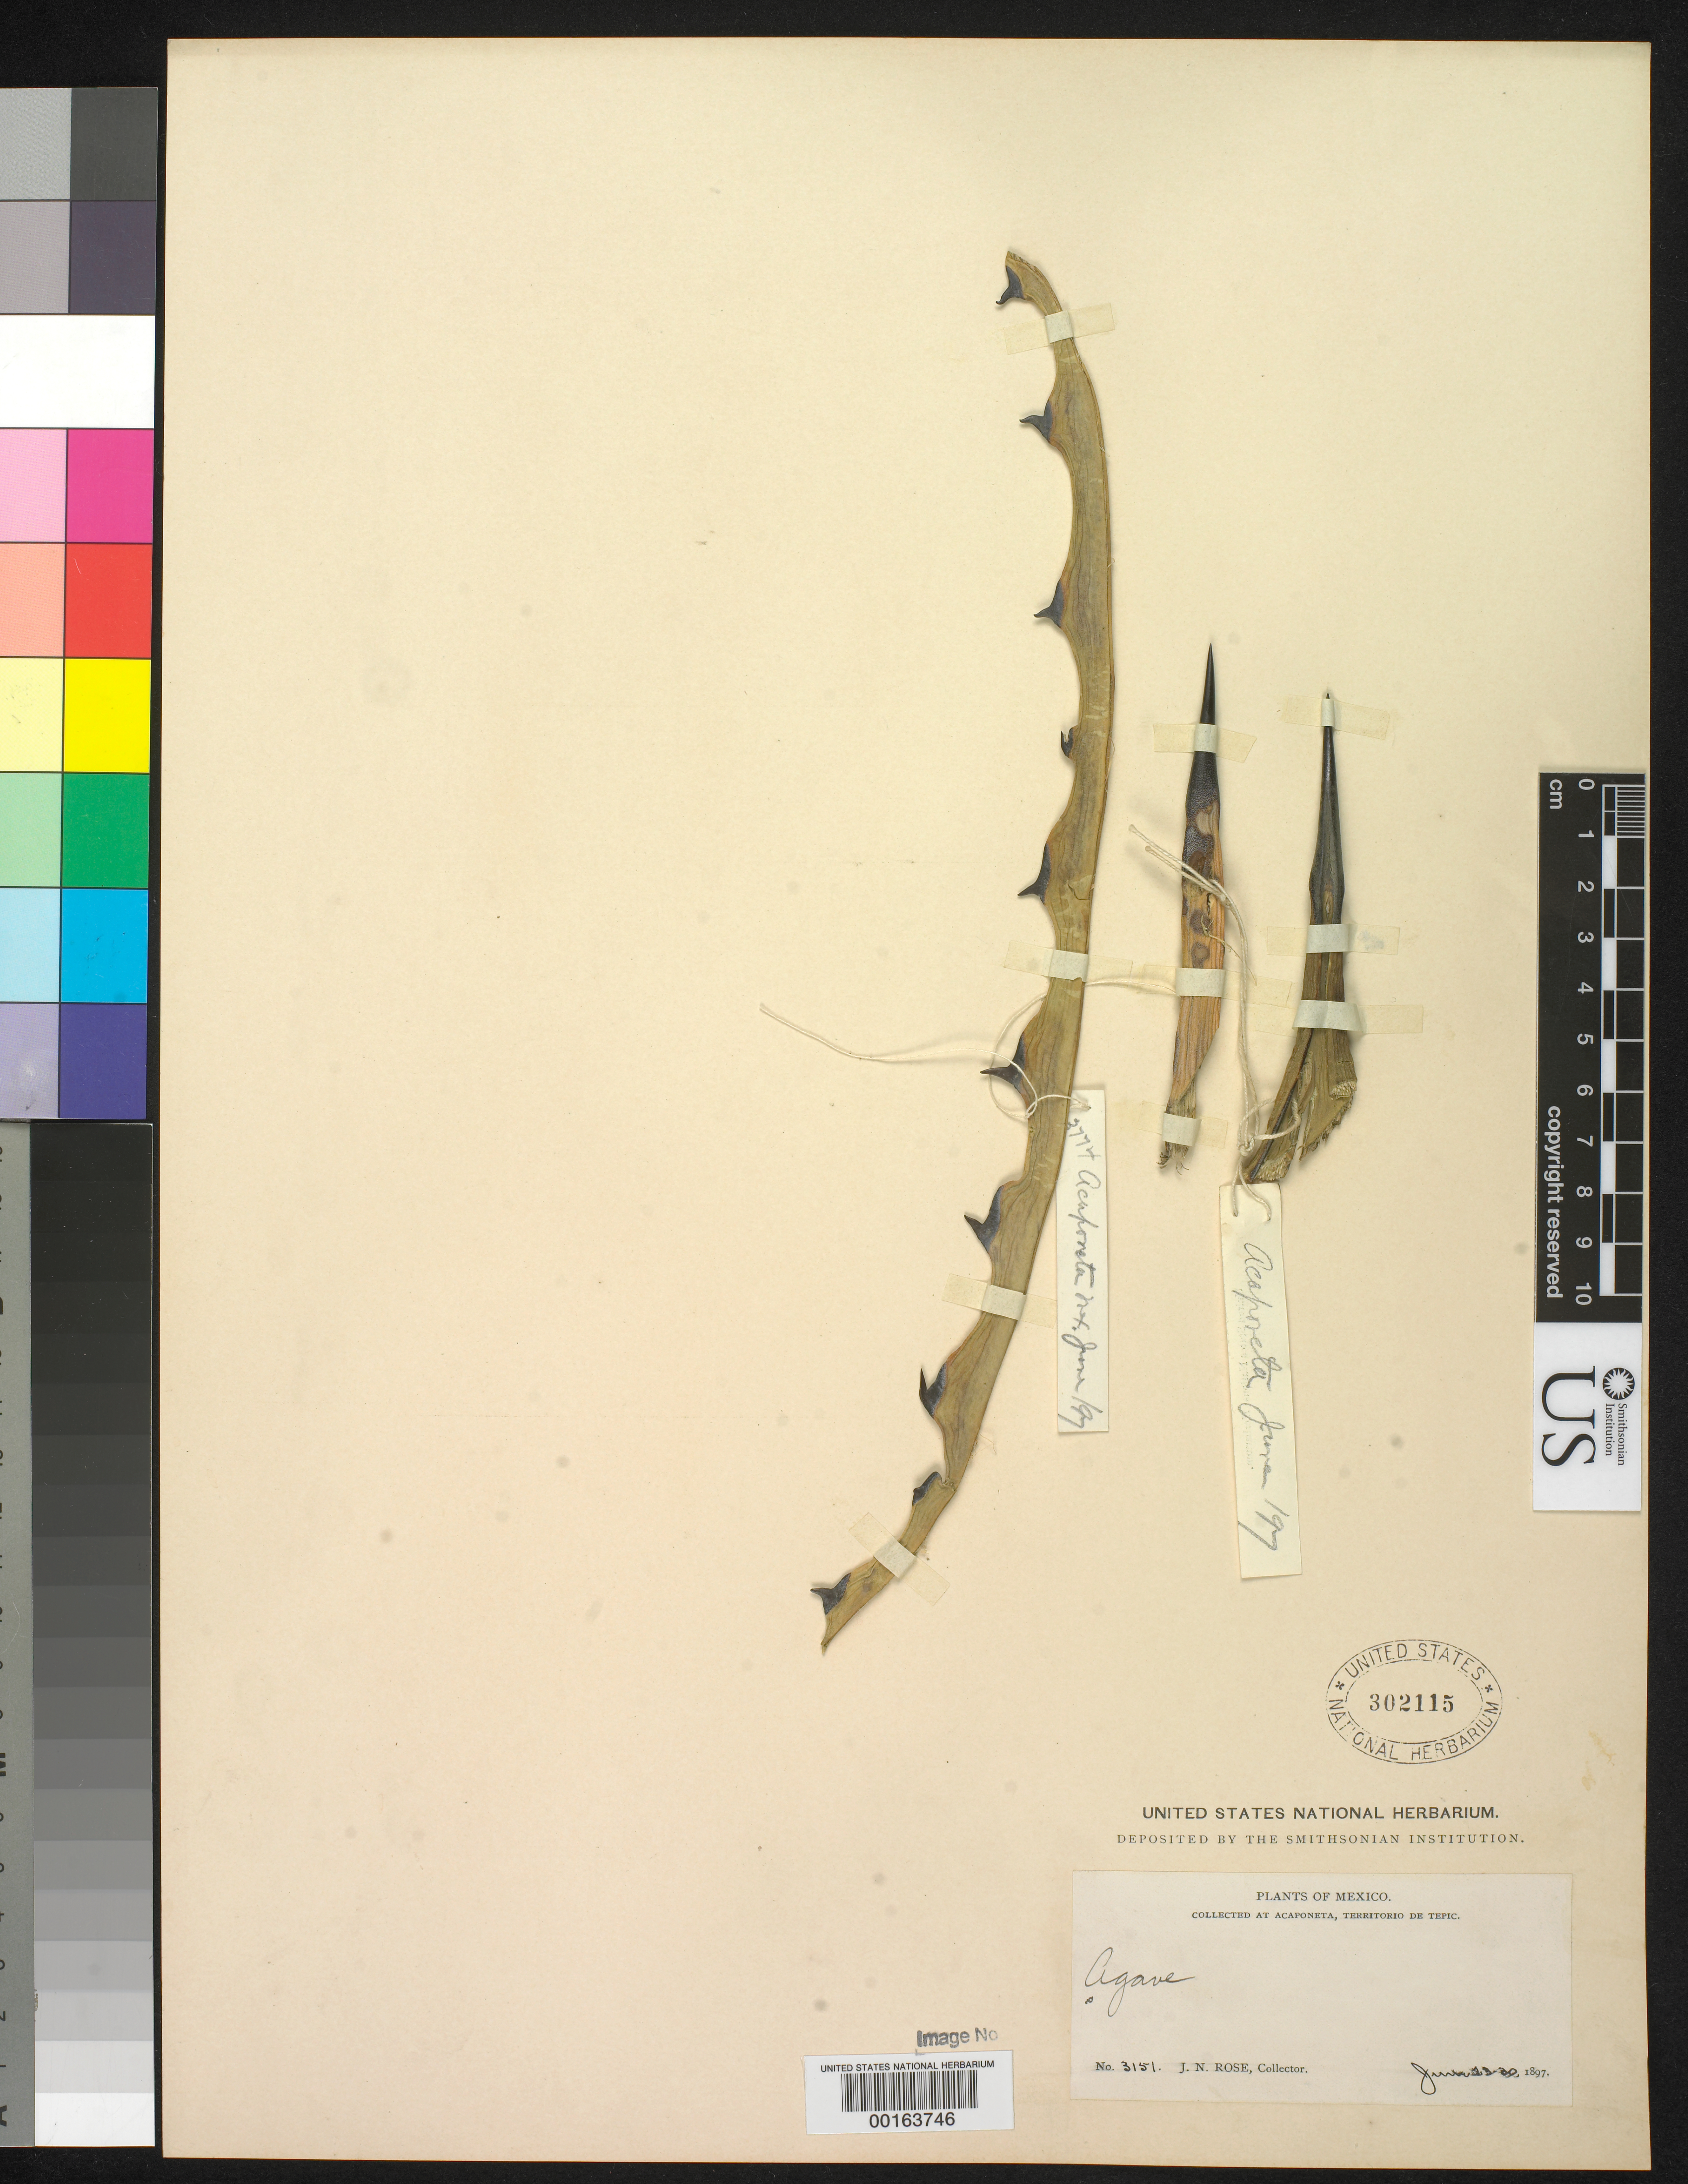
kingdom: Plantae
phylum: Tracheophyta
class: Liliopsida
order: Asparagales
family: Asparagaceae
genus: Agave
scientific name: Agave sp.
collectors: J. N. Rose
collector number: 3151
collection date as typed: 23 Jun 1897 to 30 Jun 1897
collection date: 1897-06-23/1897-06-30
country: Mexico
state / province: Nayarit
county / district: Tepic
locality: Acaponeta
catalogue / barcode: US 302115